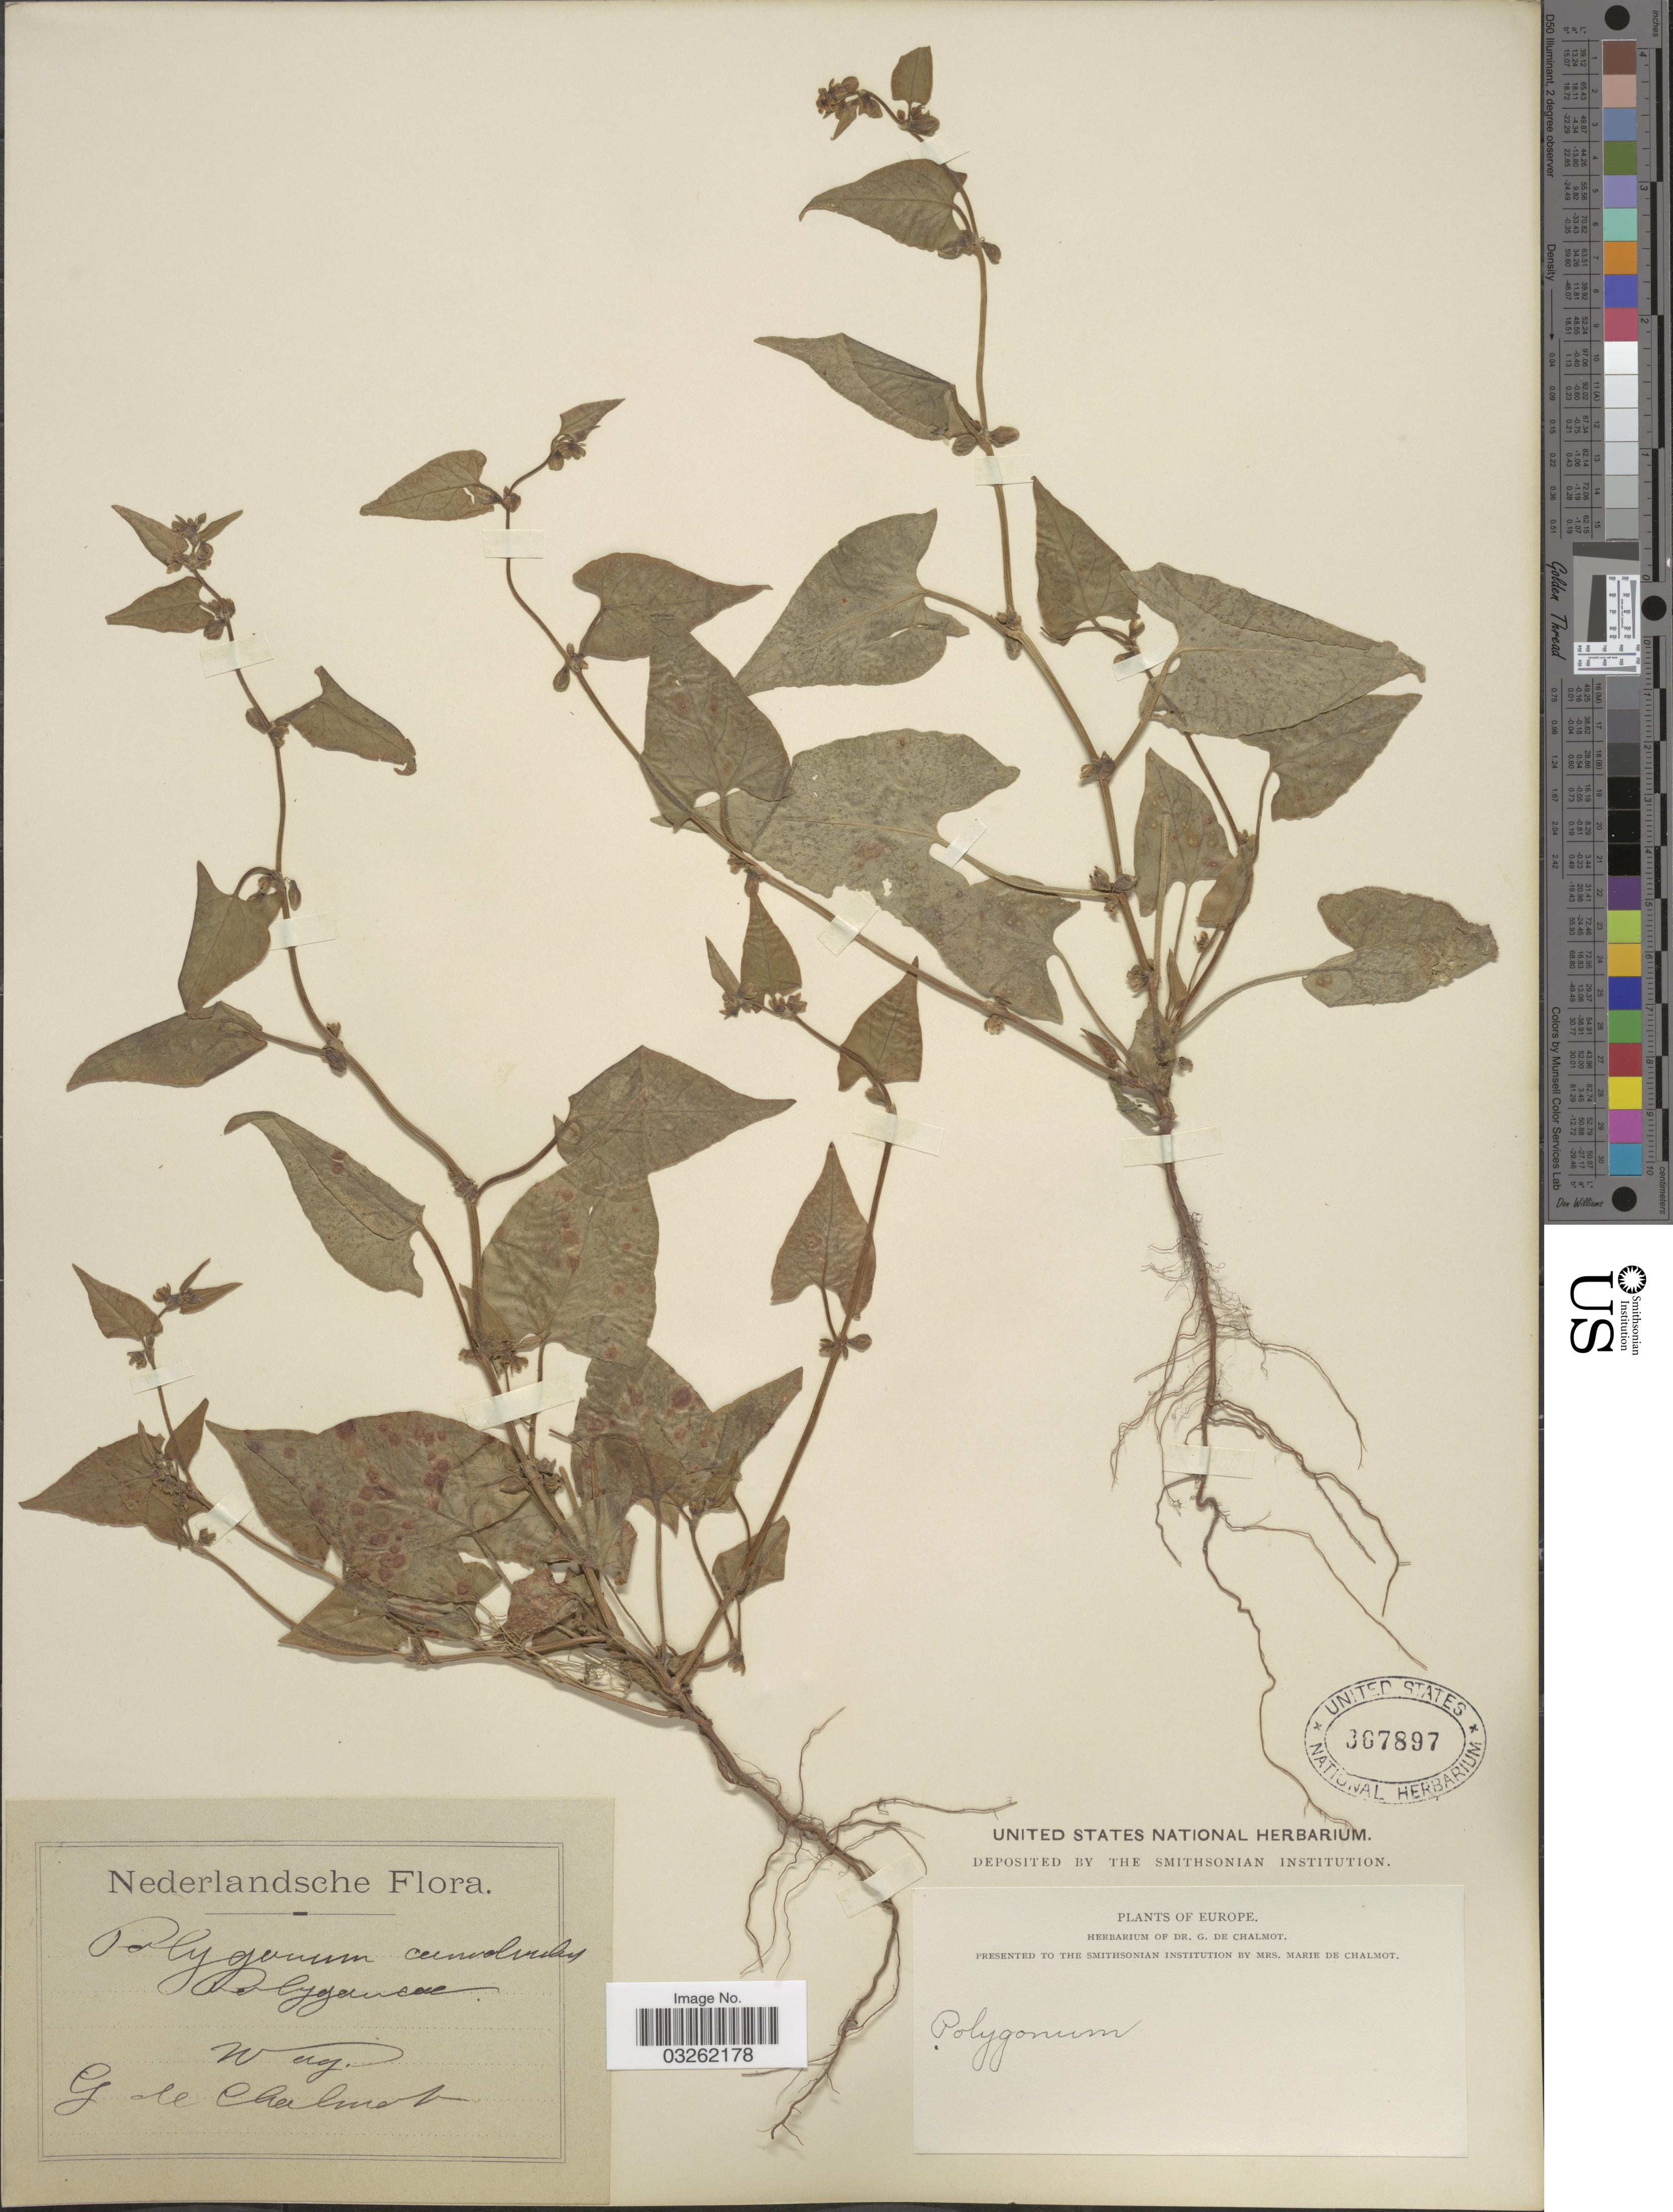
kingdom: Plantae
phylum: Tracheophyta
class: Magnoliopsida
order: Caryophyllales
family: Polygonaceae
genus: Fallopia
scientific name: Fallopia convolvulus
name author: (L.) Á. Löve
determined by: Strong, M. T., (US), Smithsonian Institution - National Museum of Natural History (UNITED STATES)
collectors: G. de Chalmot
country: Netherlands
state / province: Gelderland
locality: Wag.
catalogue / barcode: US 367897